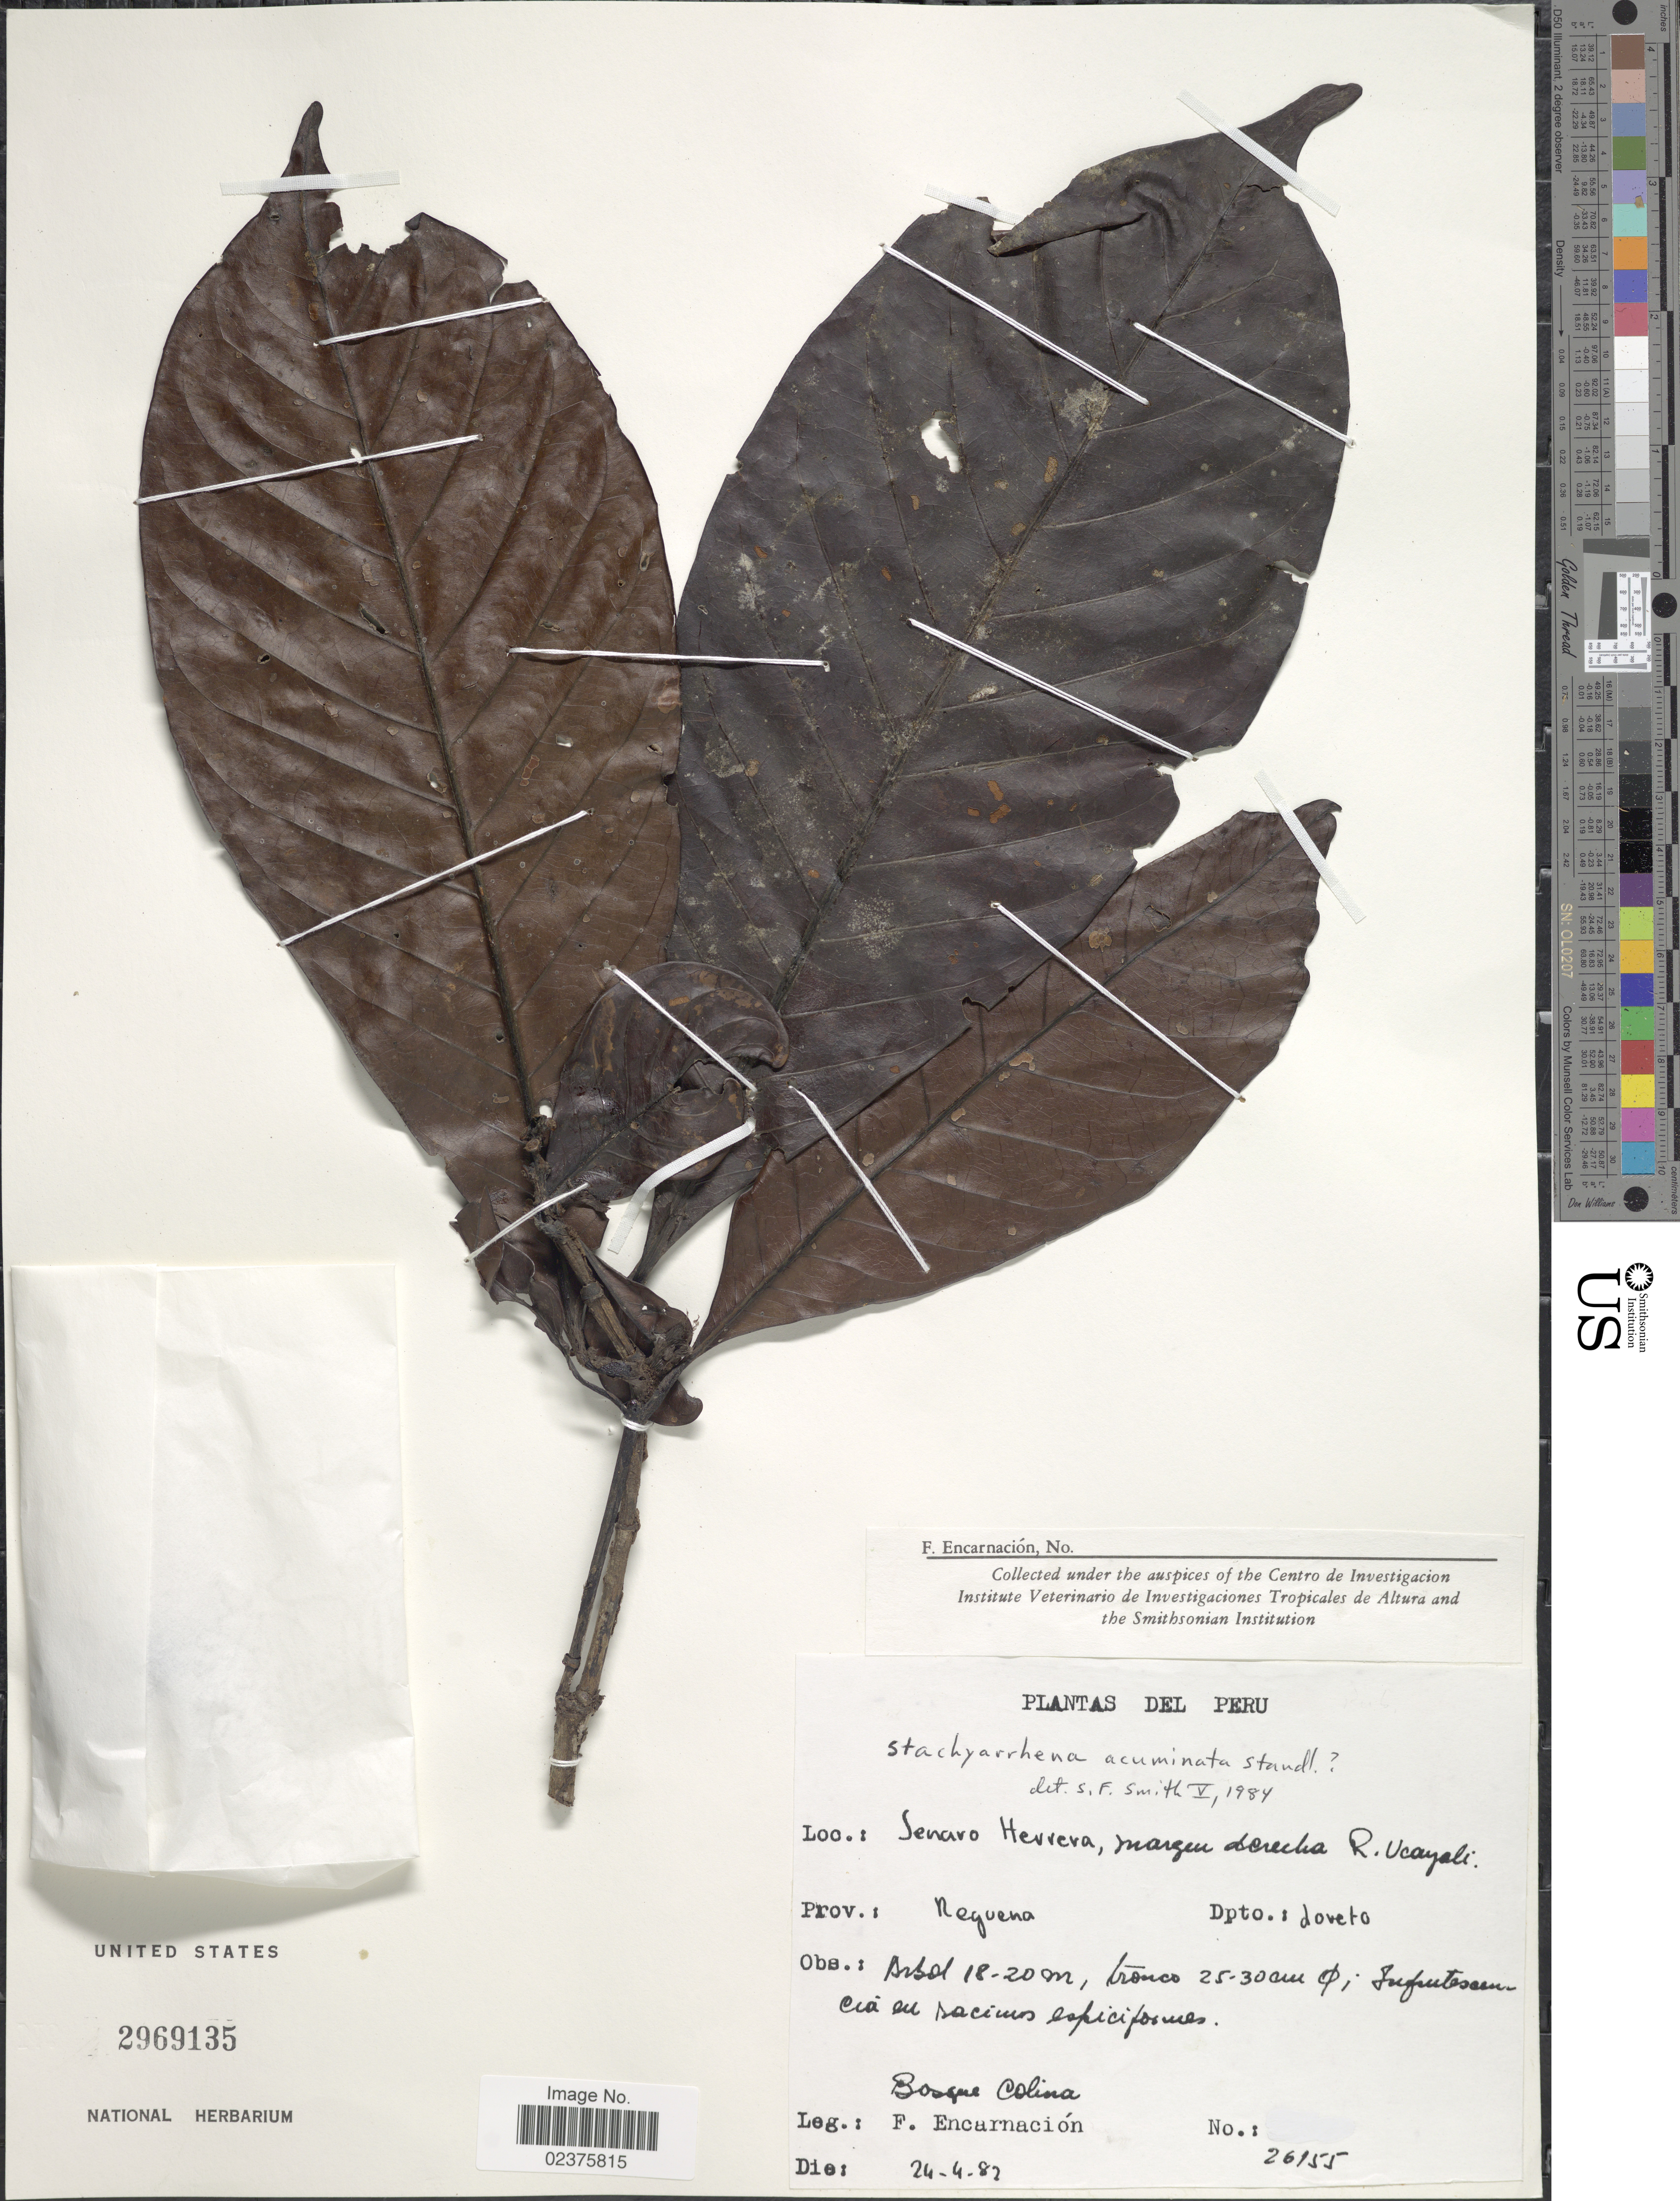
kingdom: Plantae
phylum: Tracheophyta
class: Magnoliopsida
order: Gentianales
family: Rubiaceae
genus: Botryarrhena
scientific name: Botryarrhena pendula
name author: Ducke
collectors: F. Encarnación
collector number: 26155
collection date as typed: Transcribed d/m/y: 24/4/82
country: Peru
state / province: Loreto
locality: Senaro, Herrera, marque dereche R. Ucayali, Prov. Requena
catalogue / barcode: US 2969135